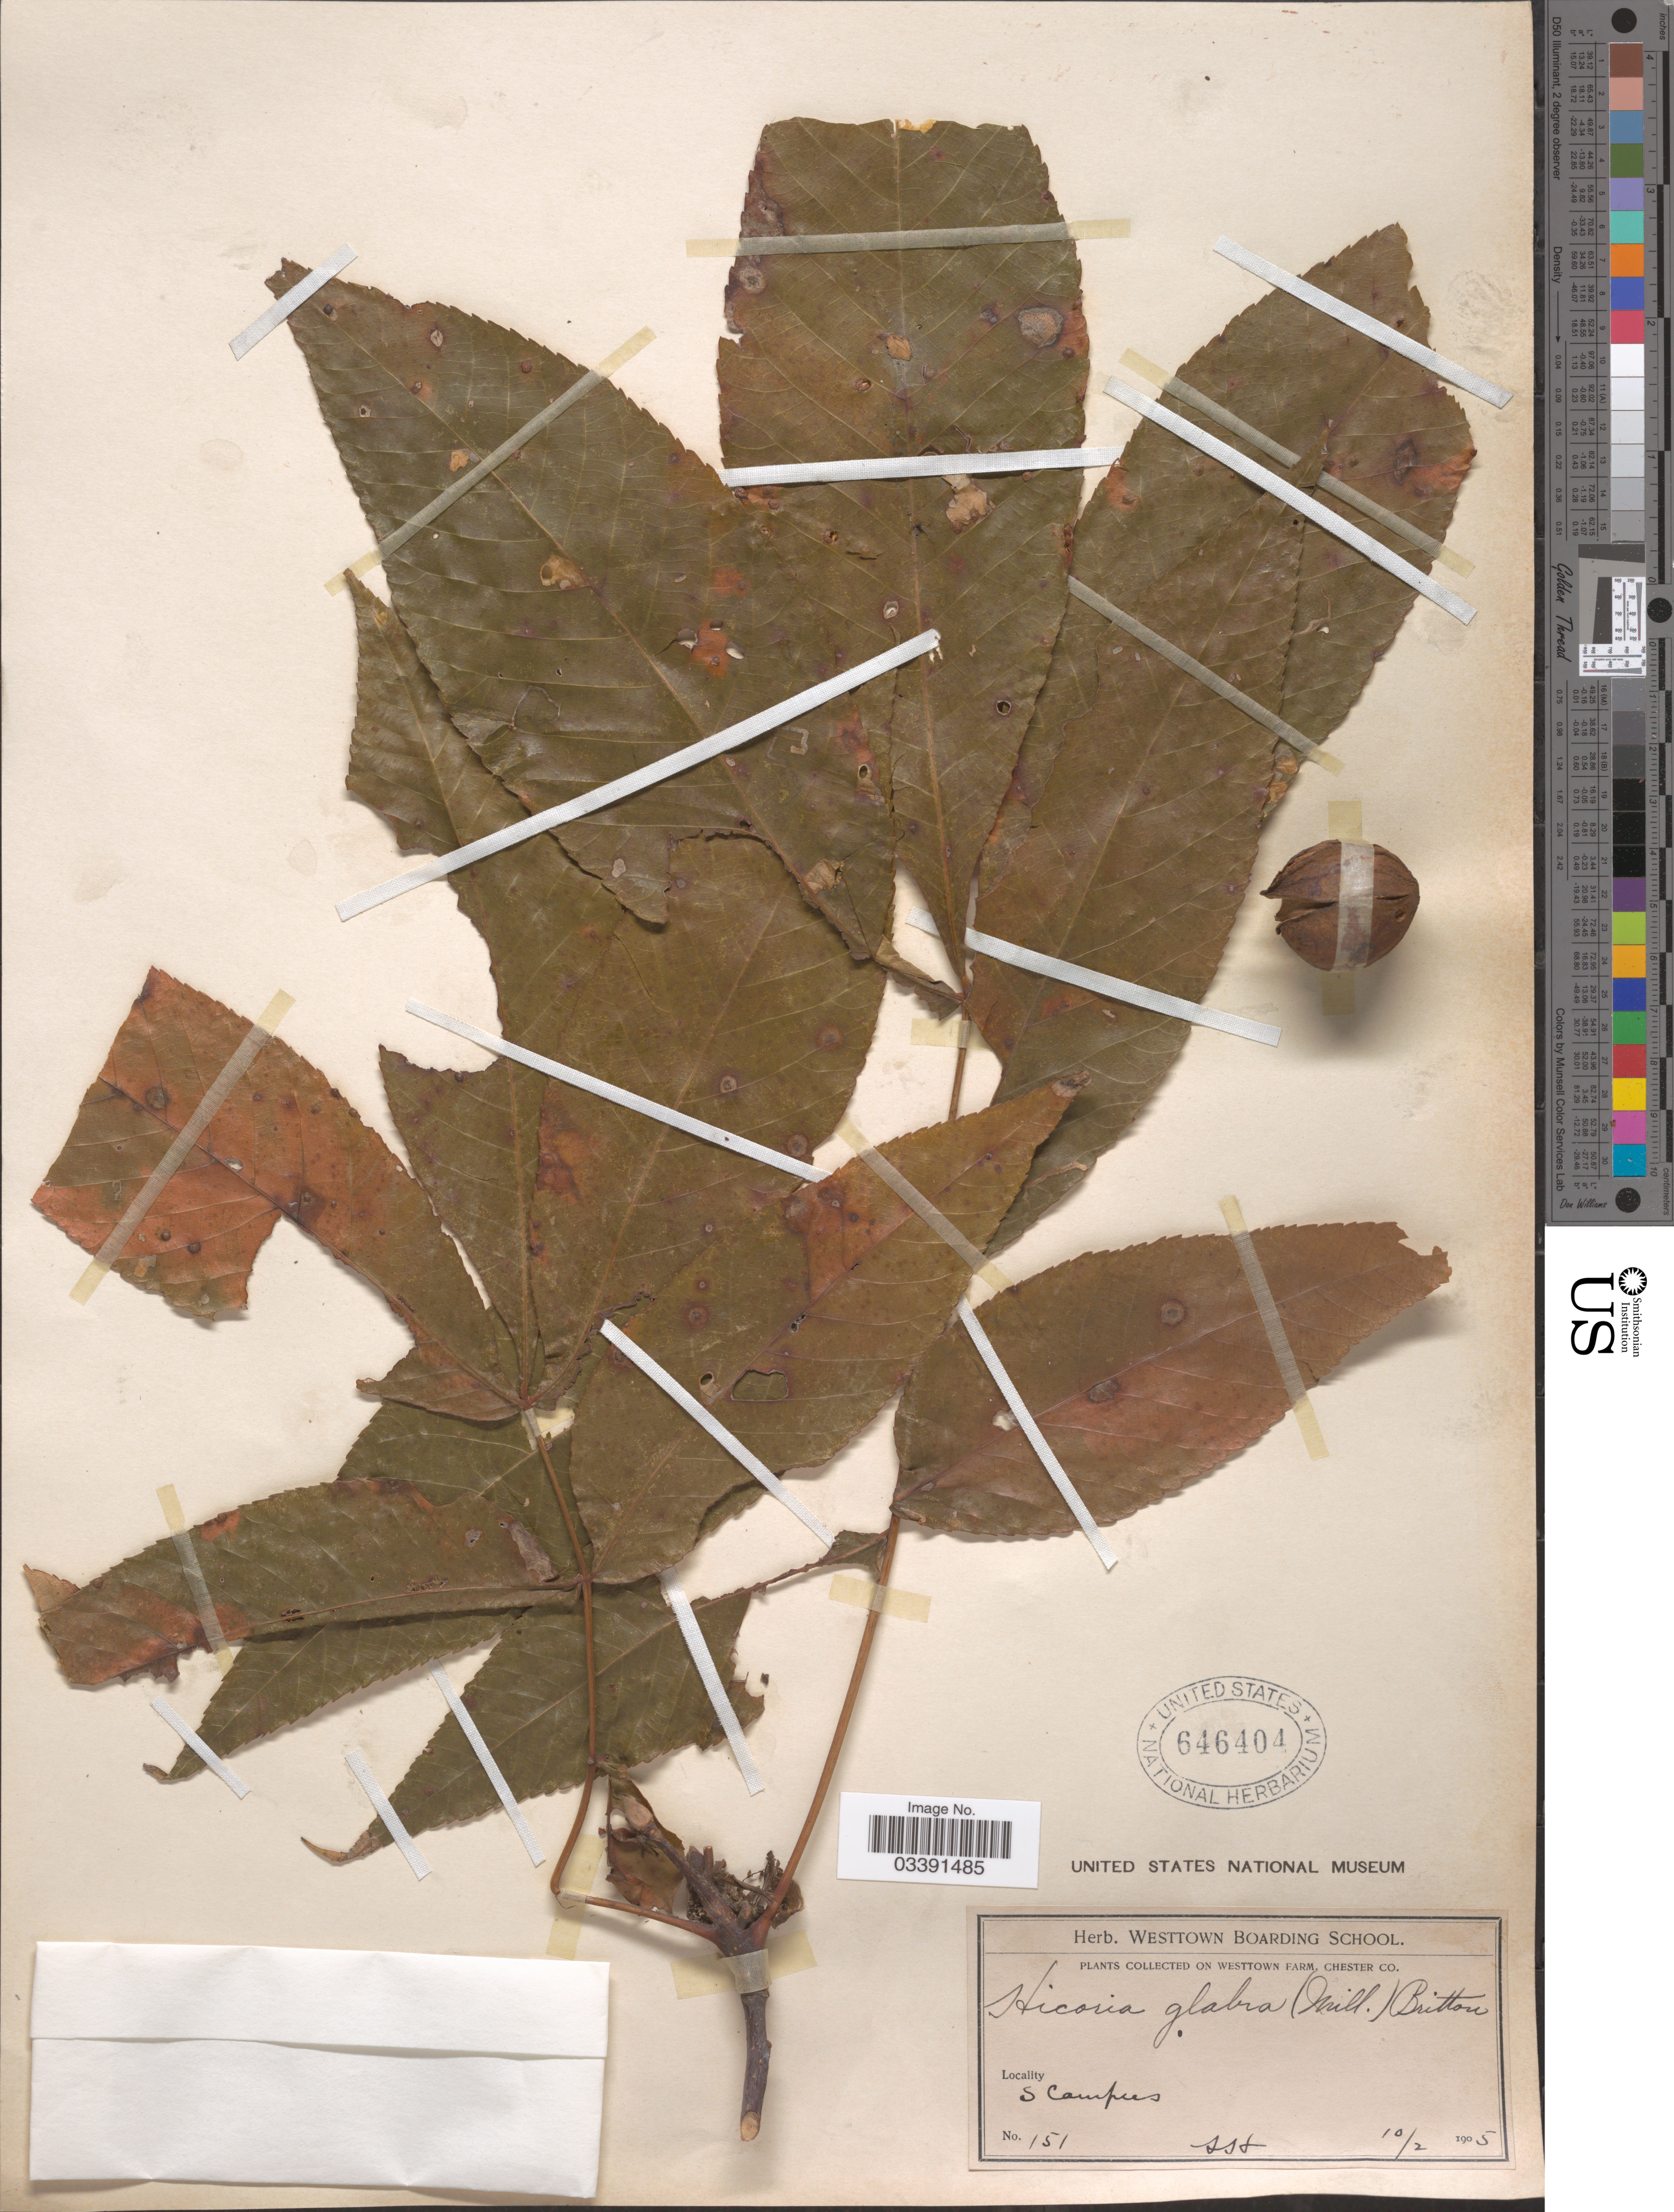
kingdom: Plantae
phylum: Tracheophyta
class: Magnoliopsida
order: Fagales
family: Juglandaceae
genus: Carya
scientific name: Carya glabra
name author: (Mill.) Sweet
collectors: A. H.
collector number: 151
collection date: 1905-10-02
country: United States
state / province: Pennsylvania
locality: On Westtown Farm, Chester Co. S. Campus.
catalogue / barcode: US 646404